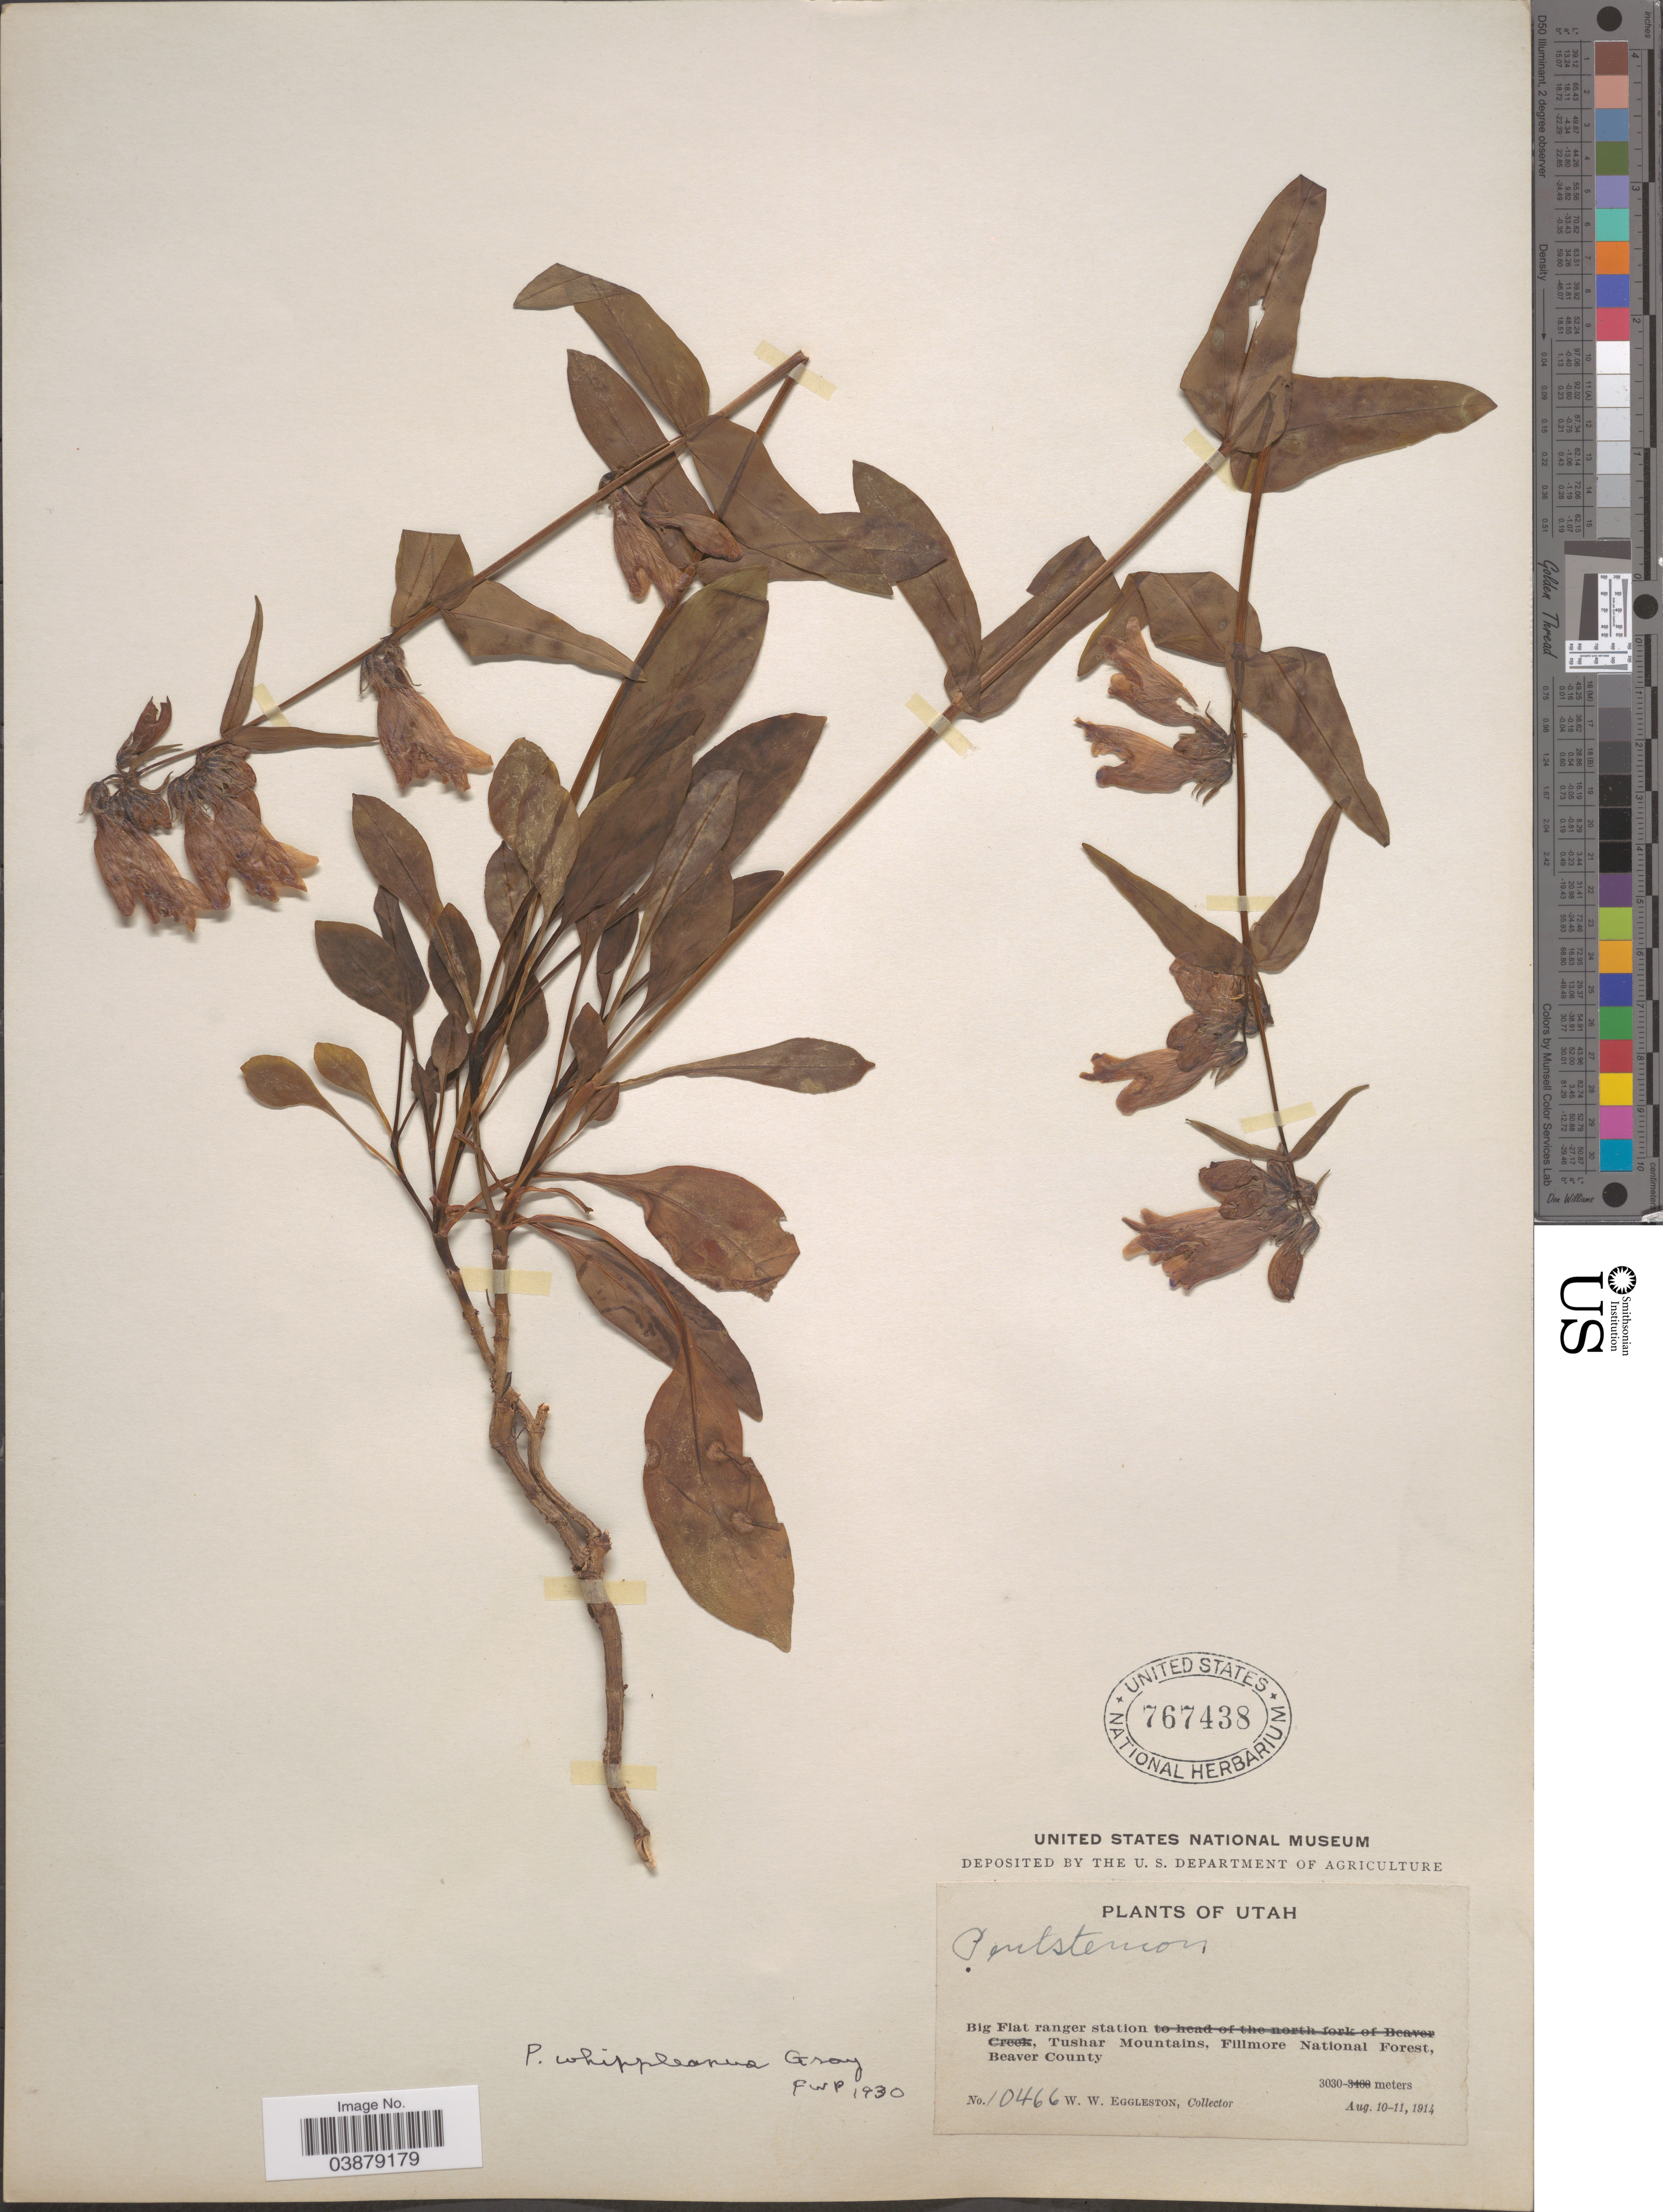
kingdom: Plantae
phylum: Tracheophyta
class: Magnoliopsida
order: Lamiales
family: Plantaginaceae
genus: Penstemon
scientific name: Penstemon whippleanus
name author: A. Gray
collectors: W. W. Eggleston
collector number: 10466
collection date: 1914-08-10/1914-08-11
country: United States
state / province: Utah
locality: Big Flat ranger station, Tushar Mountains, Fillmore National Forest, Beaver County.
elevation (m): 3030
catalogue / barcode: US 767438